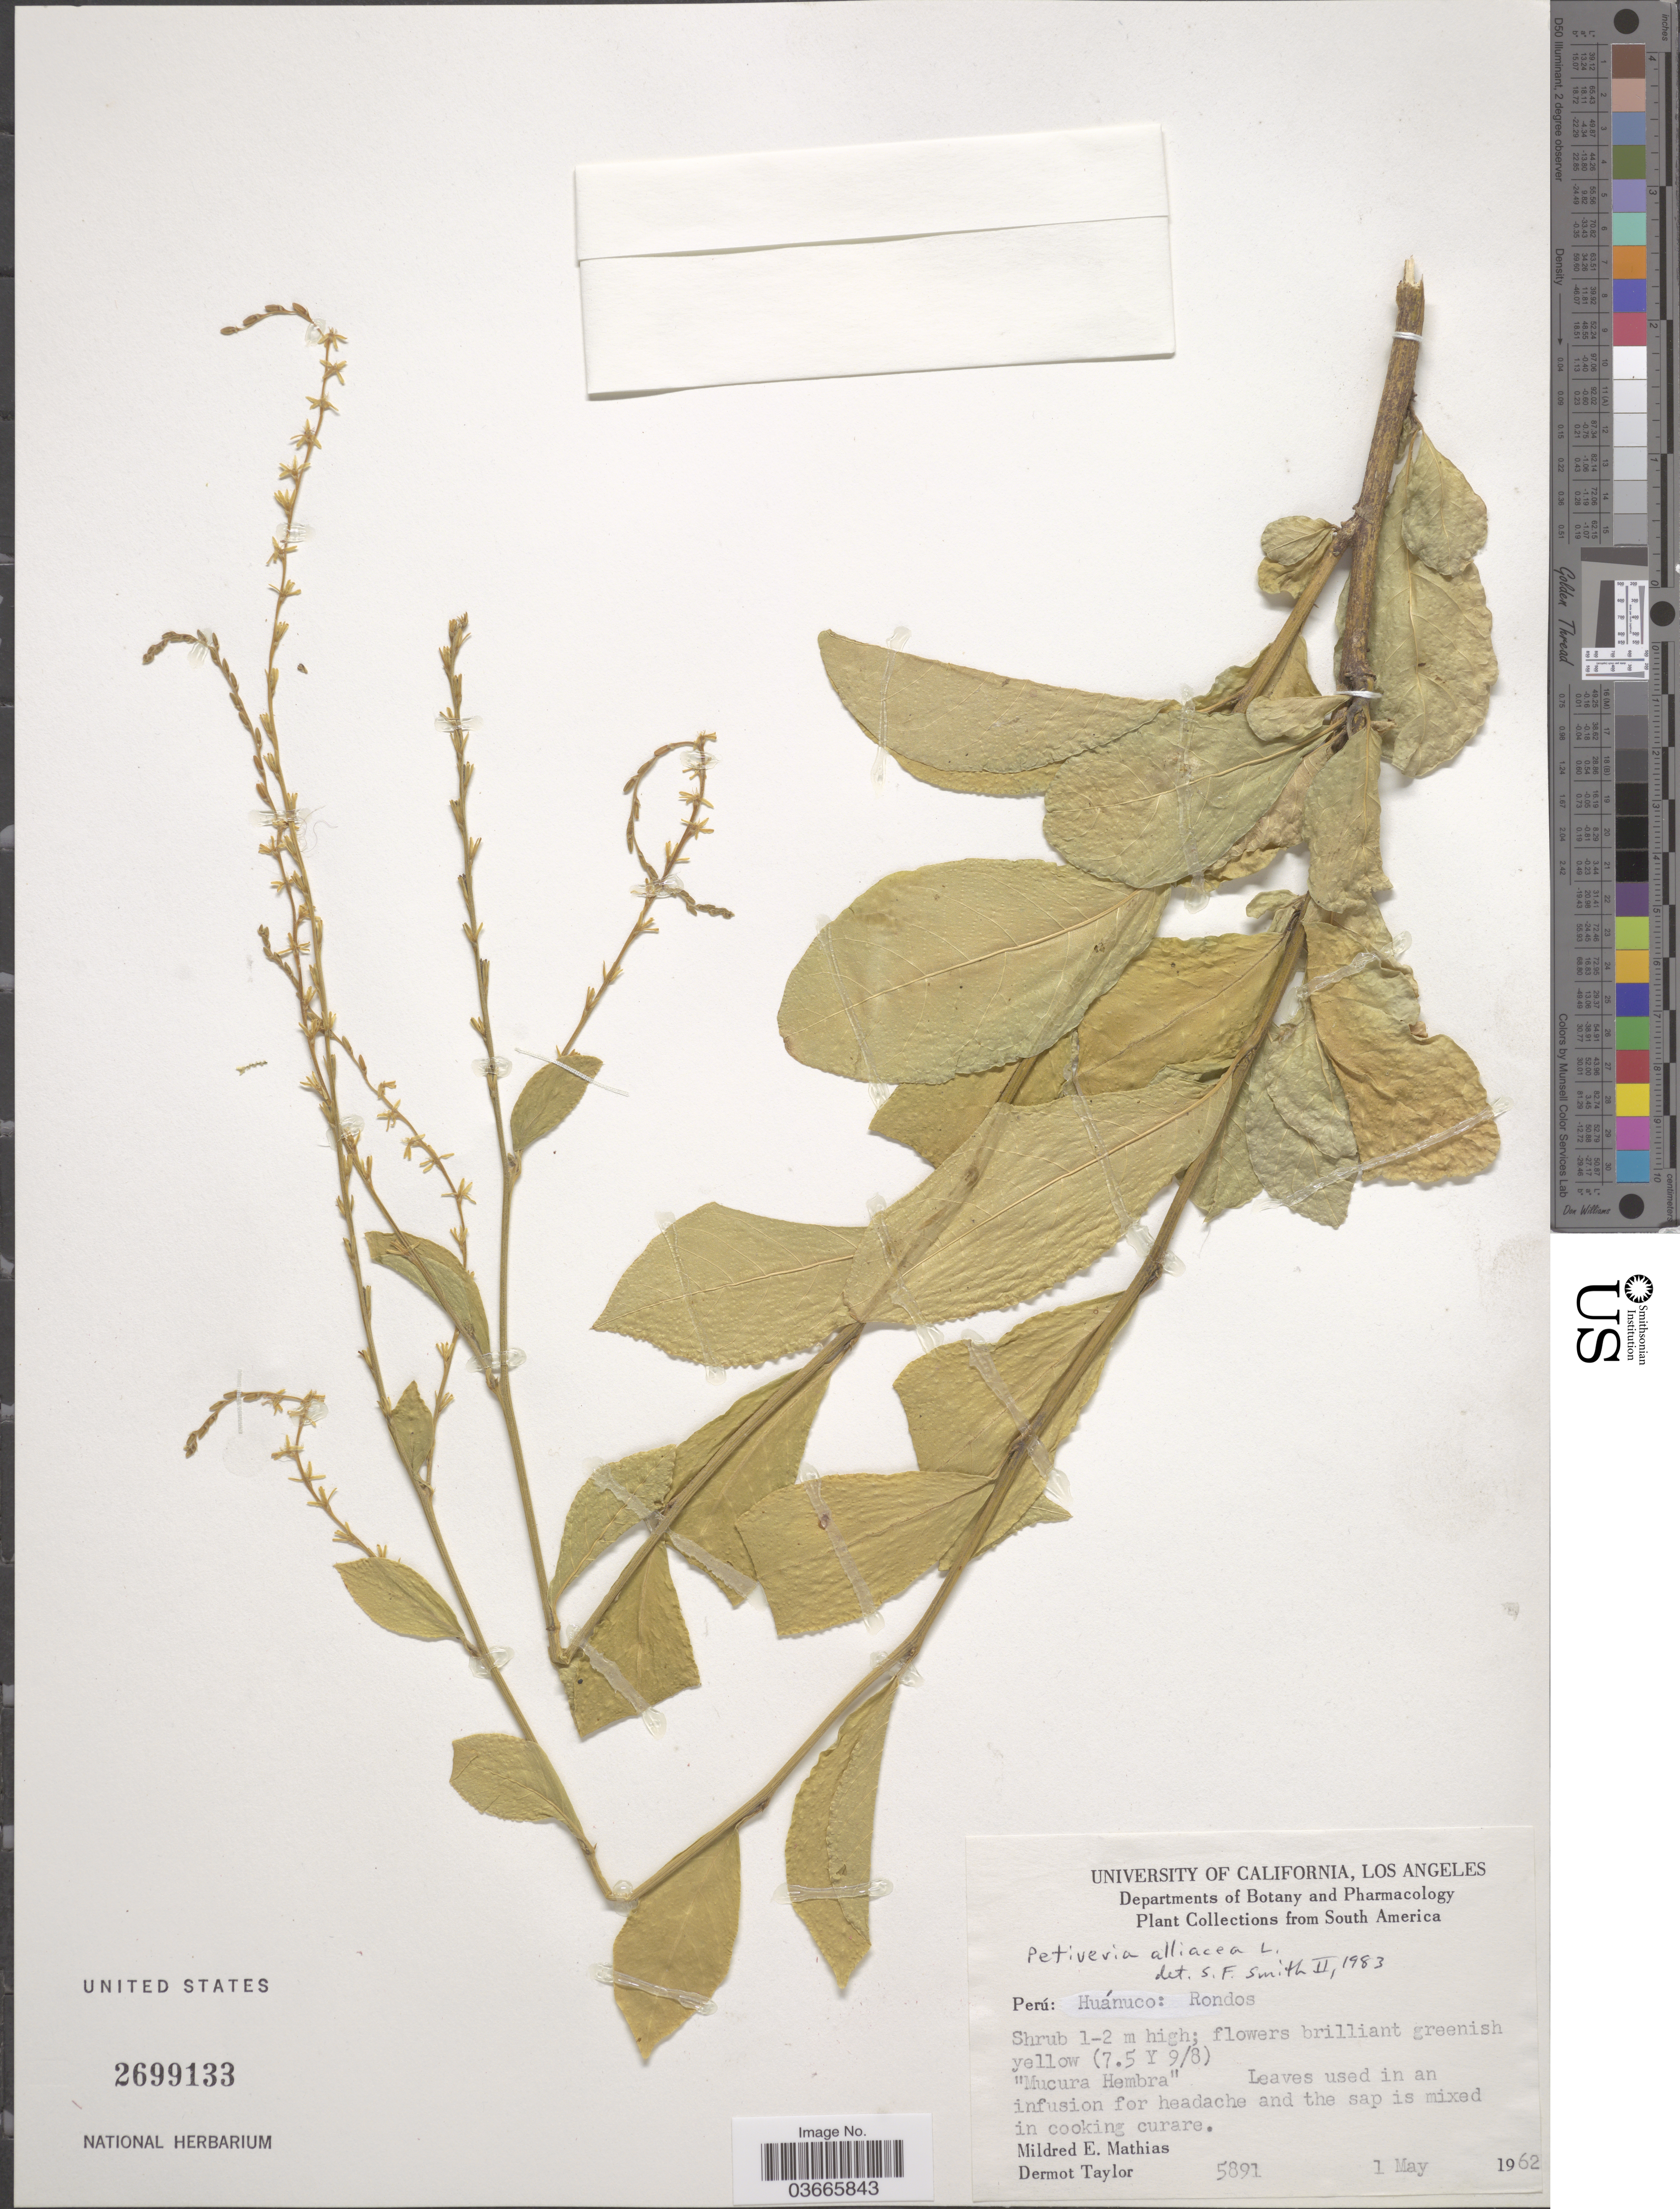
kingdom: Plantae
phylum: Tracheophyta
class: Magnoliopsida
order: Caryophyllales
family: Phytolaccaceae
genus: Petiveria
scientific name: Petiveria alliacea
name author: L.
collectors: M. E. Mathias & D. Taylor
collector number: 5891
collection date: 1962-05-01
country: Peru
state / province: Huánuco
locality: Rondos.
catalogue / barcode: US 2699133